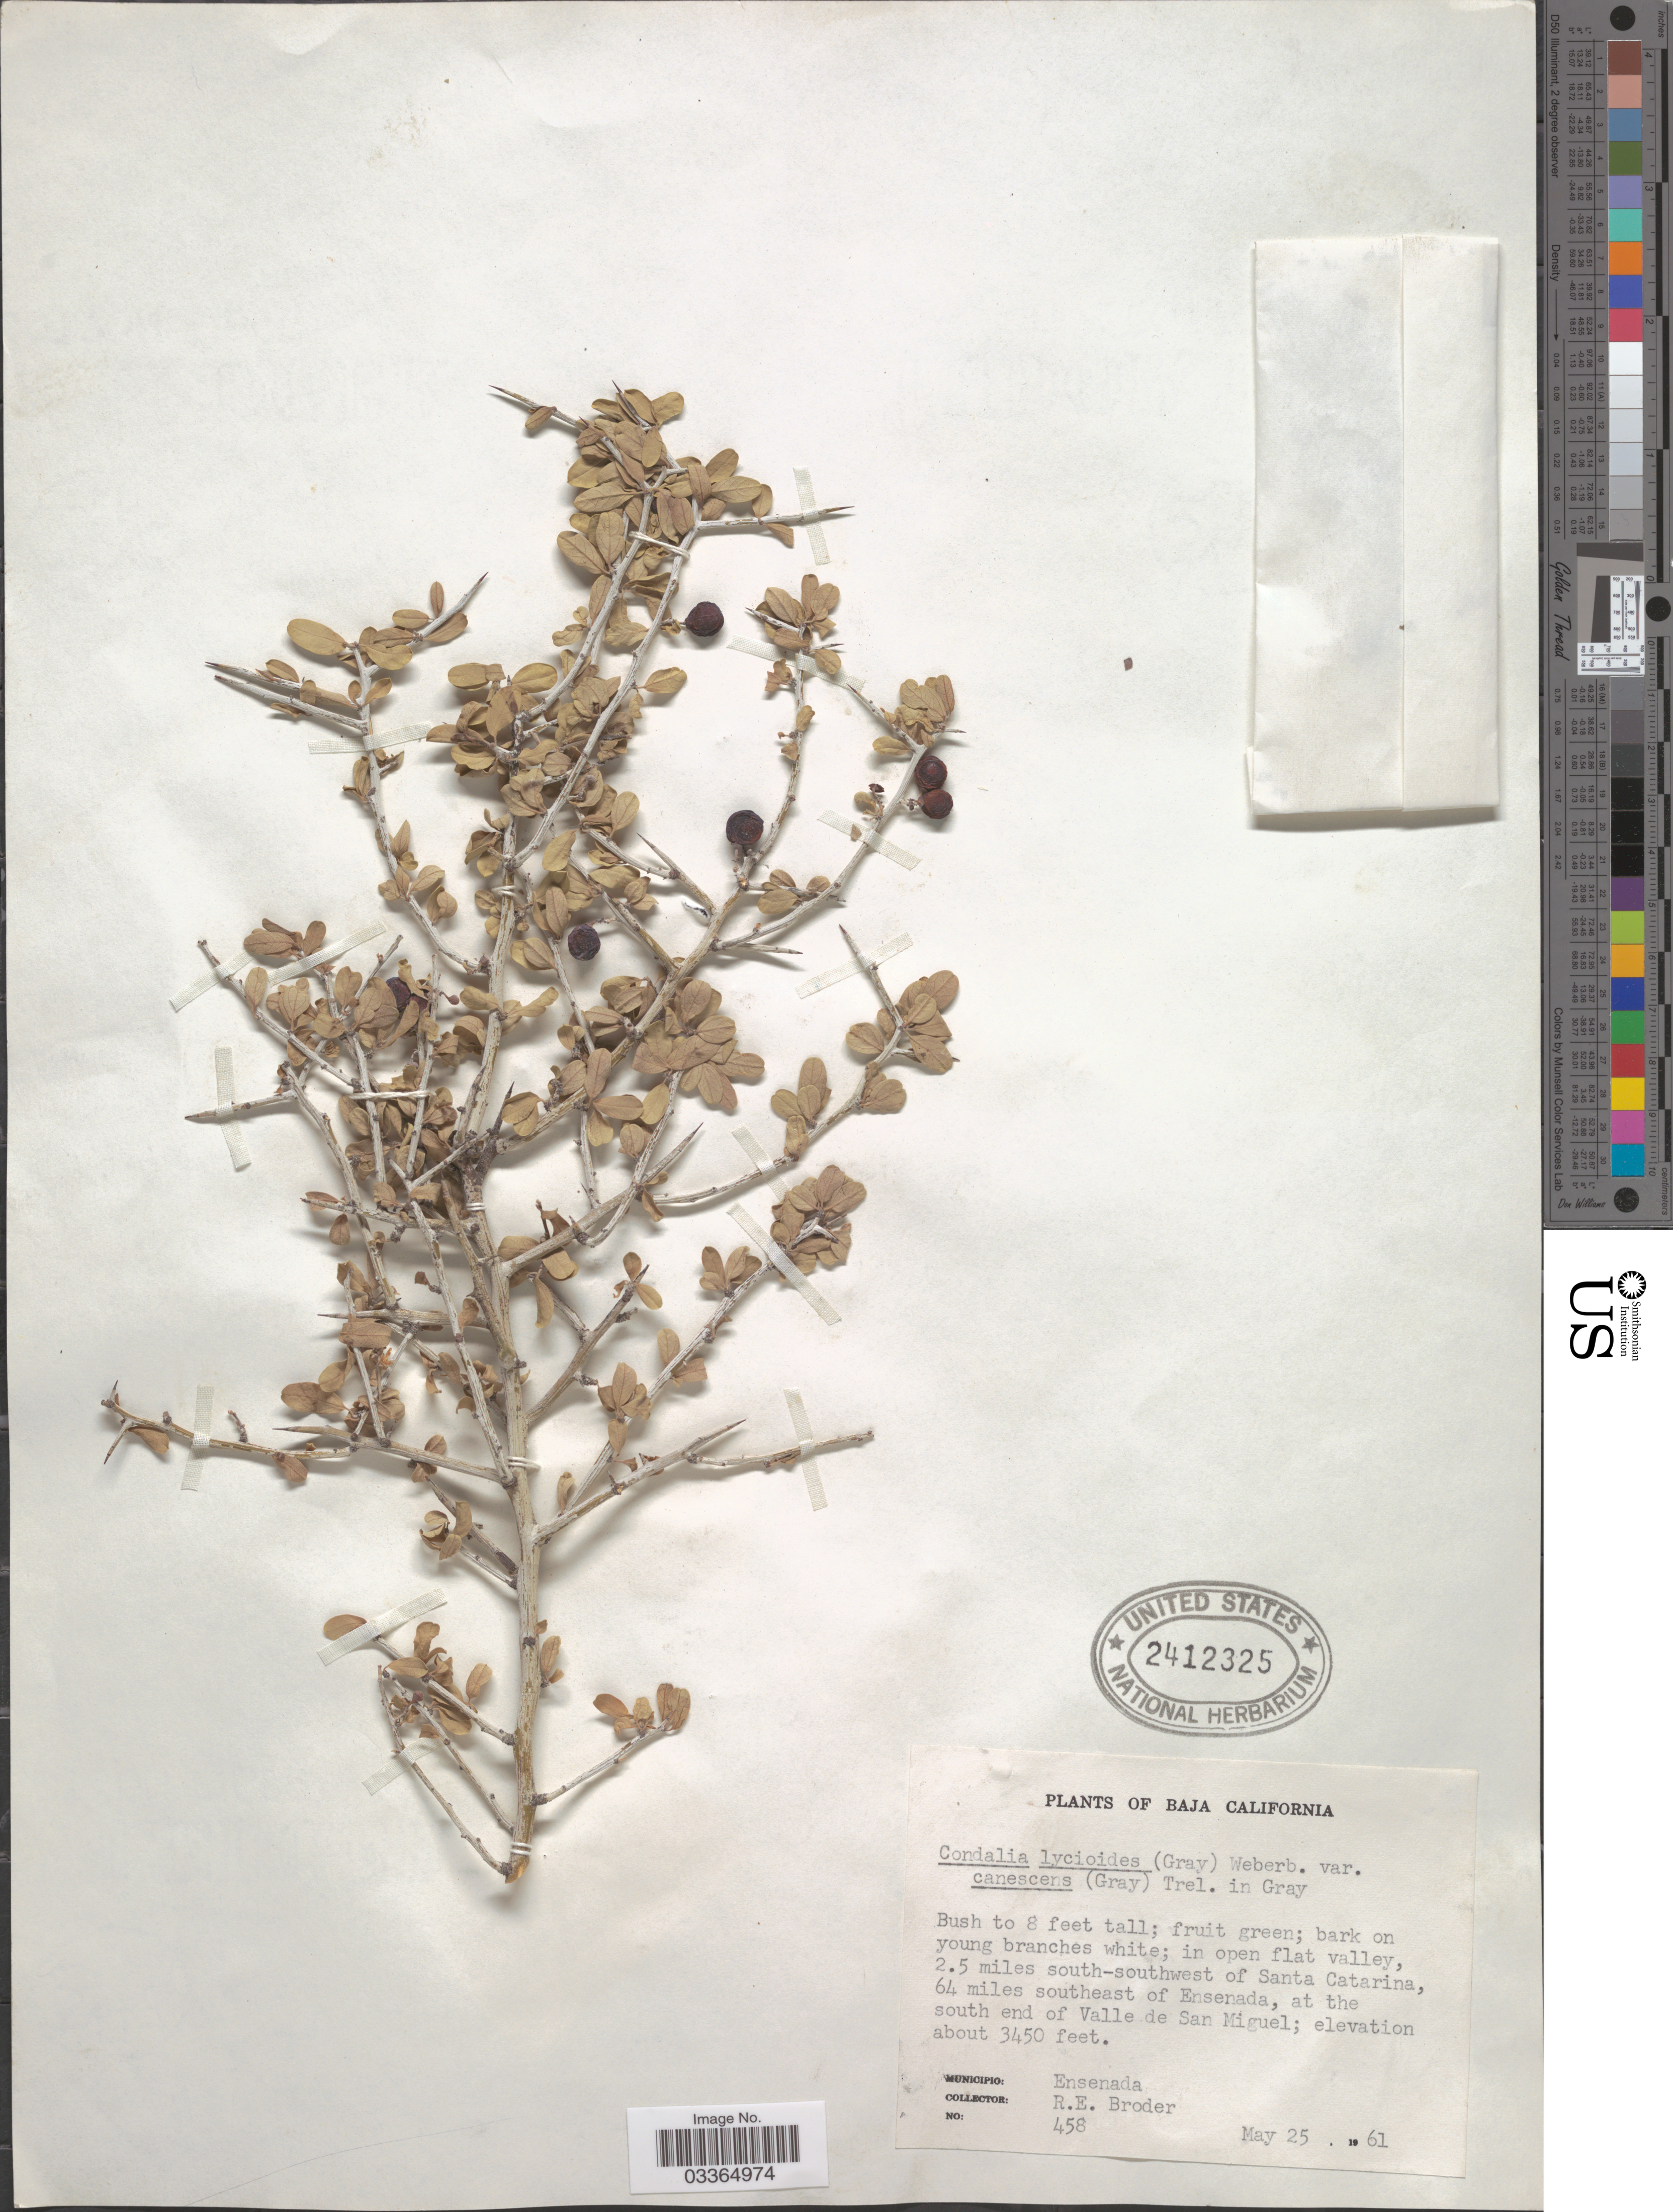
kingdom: Plantae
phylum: Tracheophyta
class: Magnoliopsida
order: Rosales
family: Rhamnaceae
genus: Condalia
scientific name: Condalia lycioides var. canescens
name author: (A. Gray) Trel.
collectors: R. Border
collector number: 458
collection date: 1961-05-25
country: Mexico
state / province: Baja California Norte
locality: In open flat valley, 2.5 miles south-southwest of Santa Catarina, 64 miles southeast of Ensenada, at the south end of Valle de San Miguel, Municipio Ensenada.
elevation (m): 1052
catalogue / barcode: US 2412325